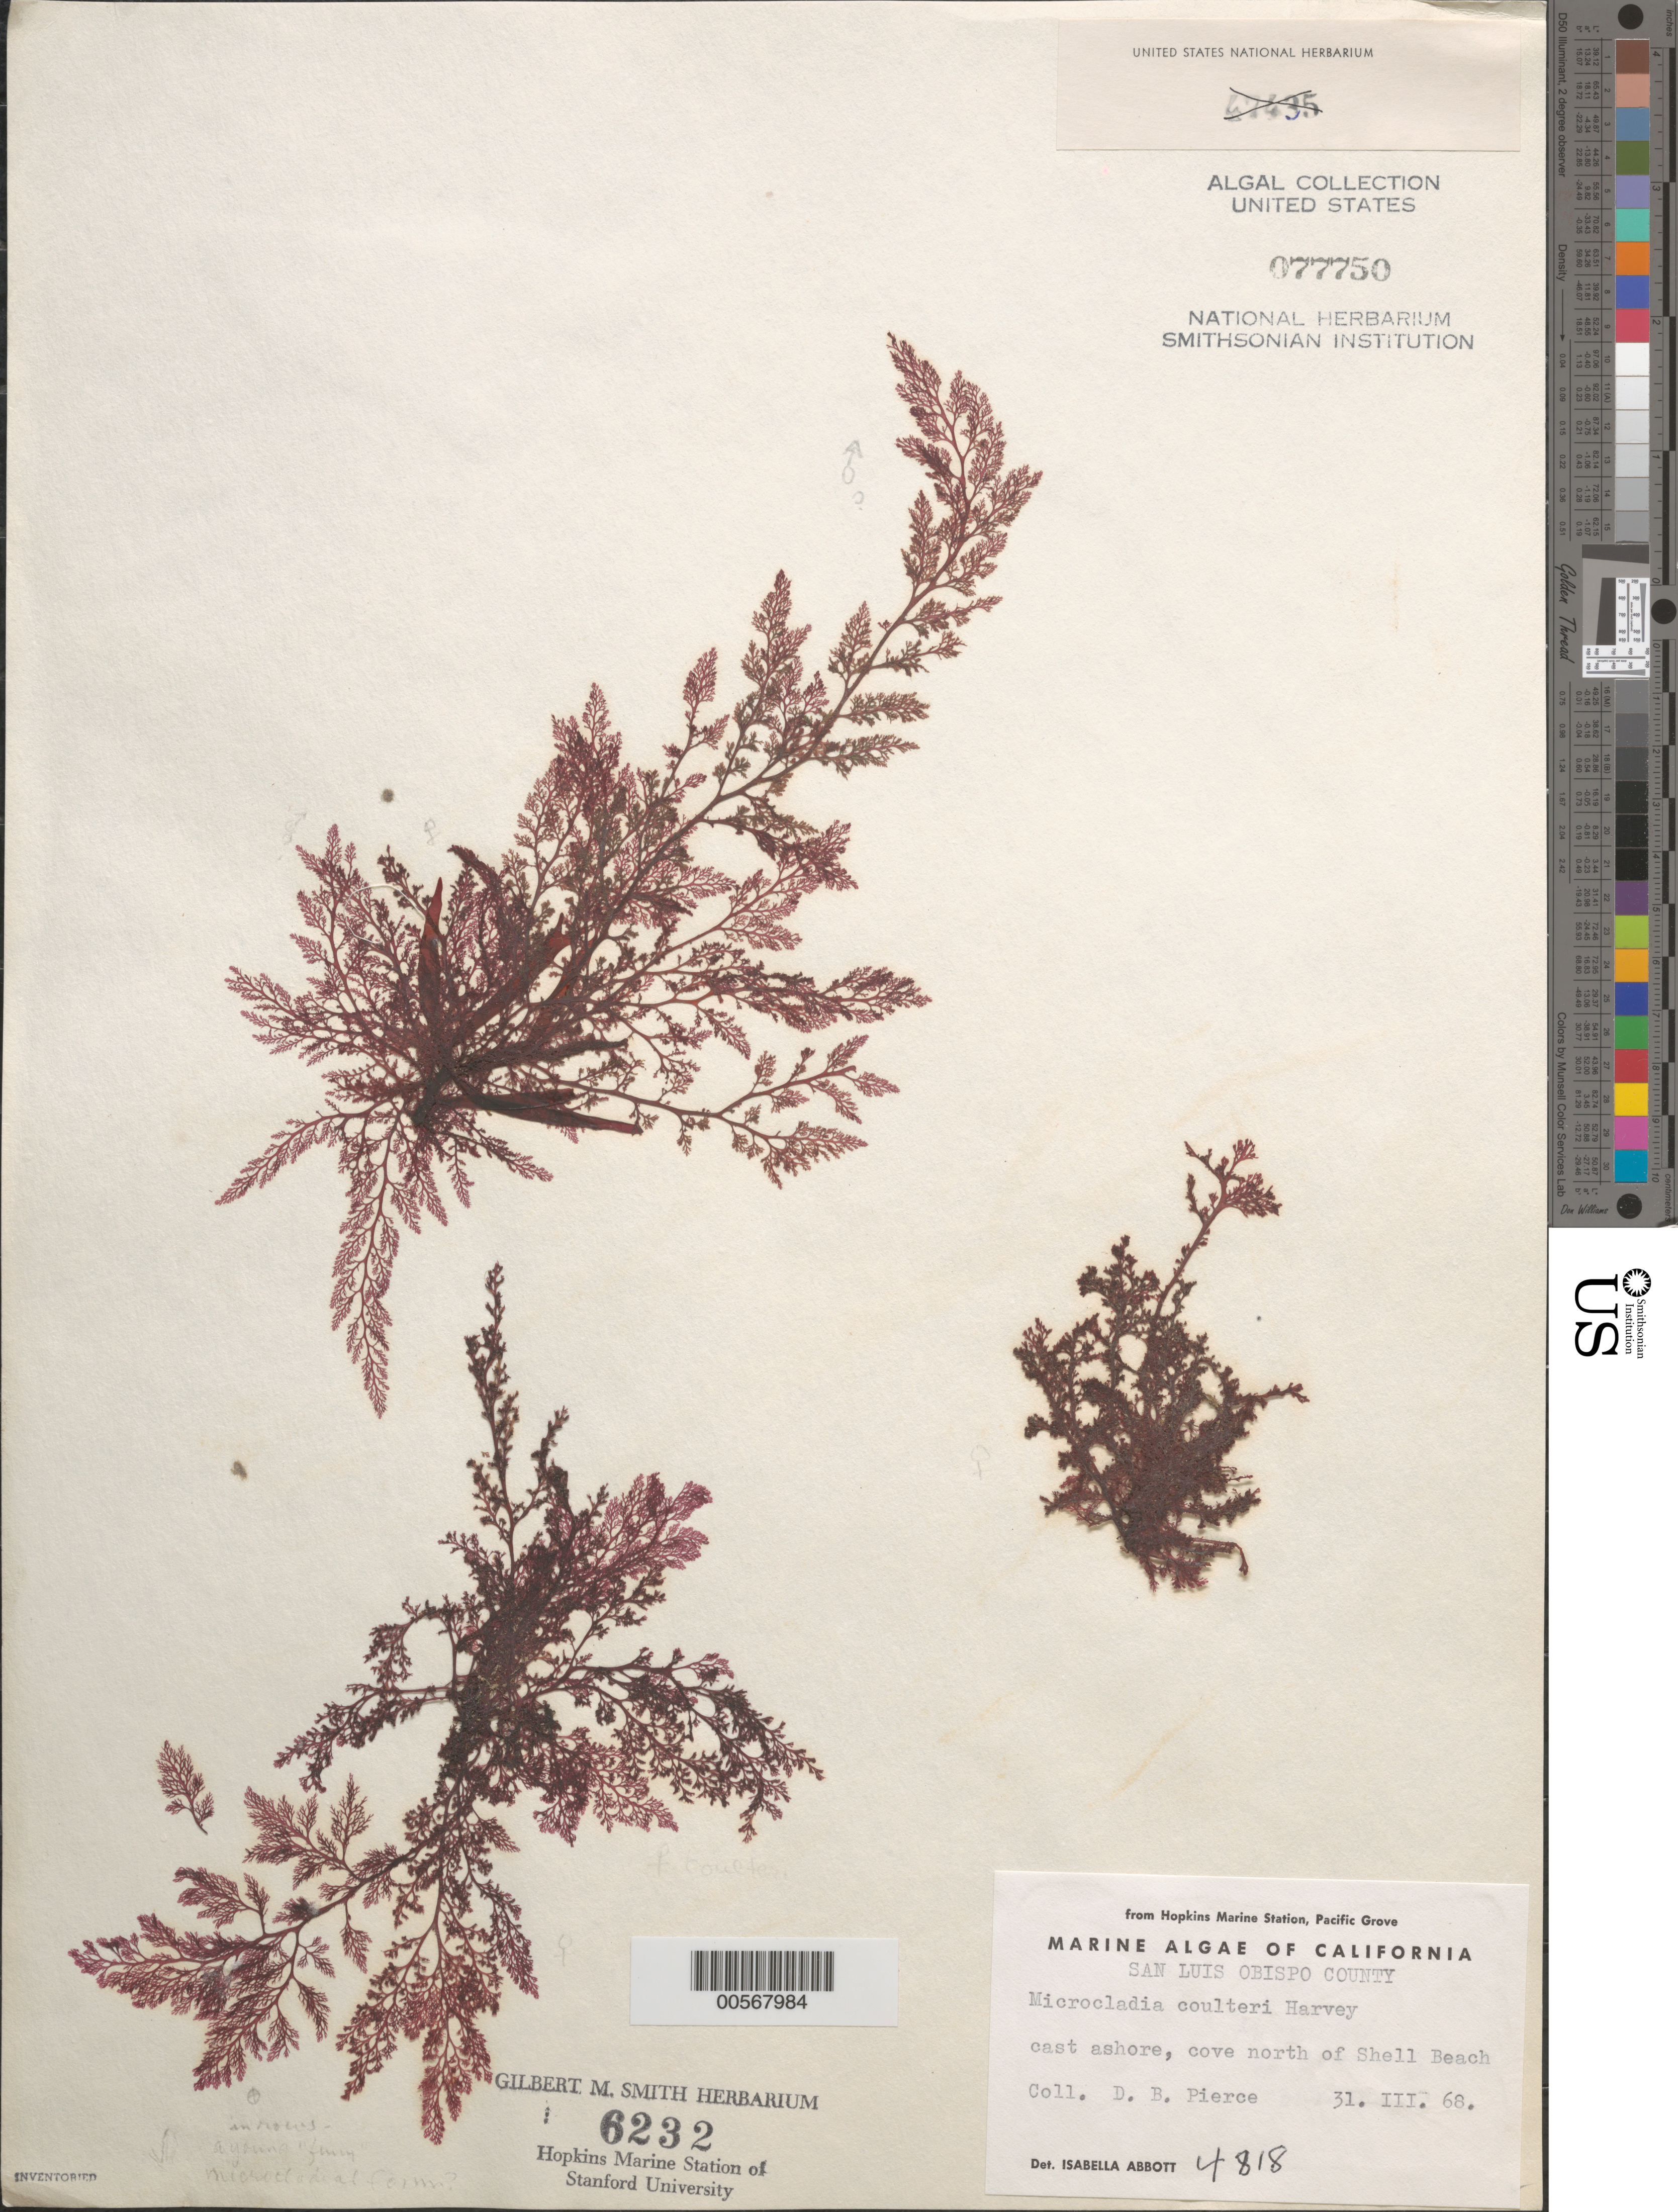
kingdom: Plantae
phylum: Rhodophyta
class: Florideophyceae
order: Ceramiales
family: Ceramiaceae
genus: Microcladia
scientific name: Microcladia coulteri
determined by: Abbott, Isabella A.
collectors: D. Pierce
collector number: IAA 4818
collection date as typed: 31 Mar 1968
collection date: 1968-03-31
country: United States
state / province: California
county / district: San Luis Obispo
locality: Cove north of Shell Beach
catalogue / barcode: US 77750